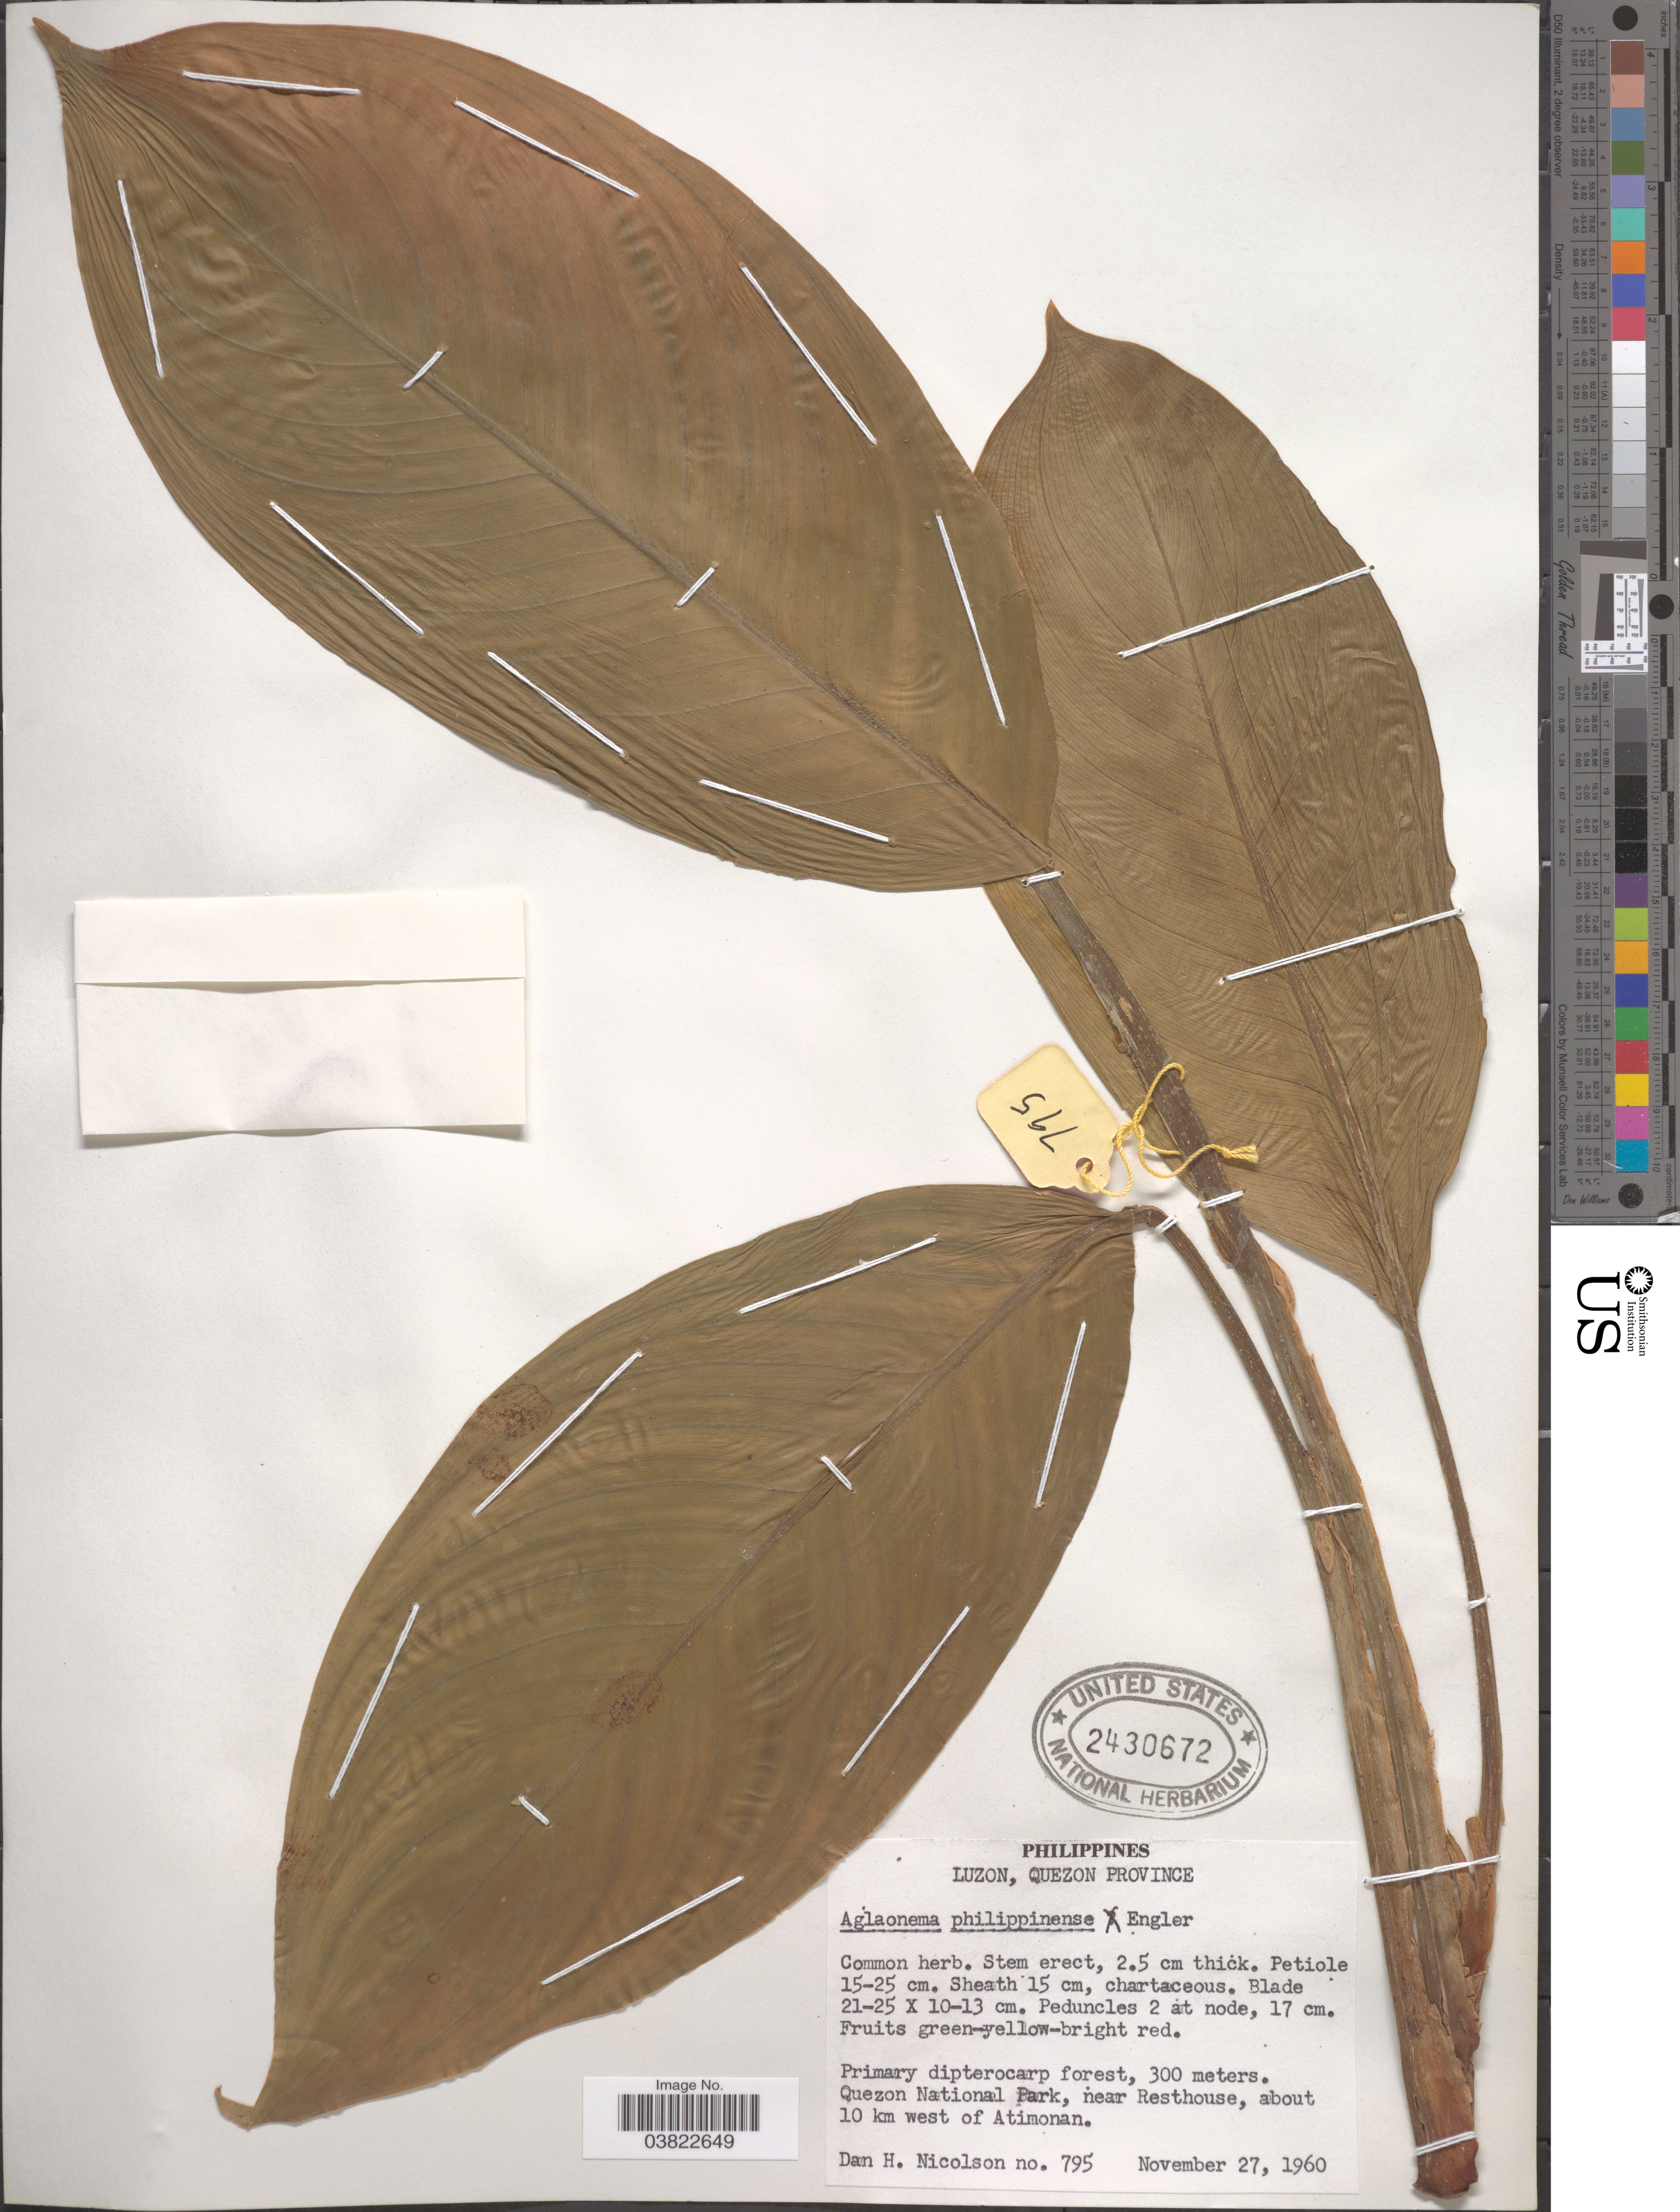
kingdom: Plantae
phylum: Tracheophyta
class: Liliopsida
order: Alismatales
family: Araceae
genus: Aglaonema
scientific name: Aglaonema philippinense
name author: Engl.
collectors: D. H. Nicolson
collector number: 795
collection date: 1960-11-27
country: Philippines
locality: Luzon, Quezon Province. Quezon National Park, near Resthouse, about 10 km west of Atimonan.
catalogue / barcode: US 2430672